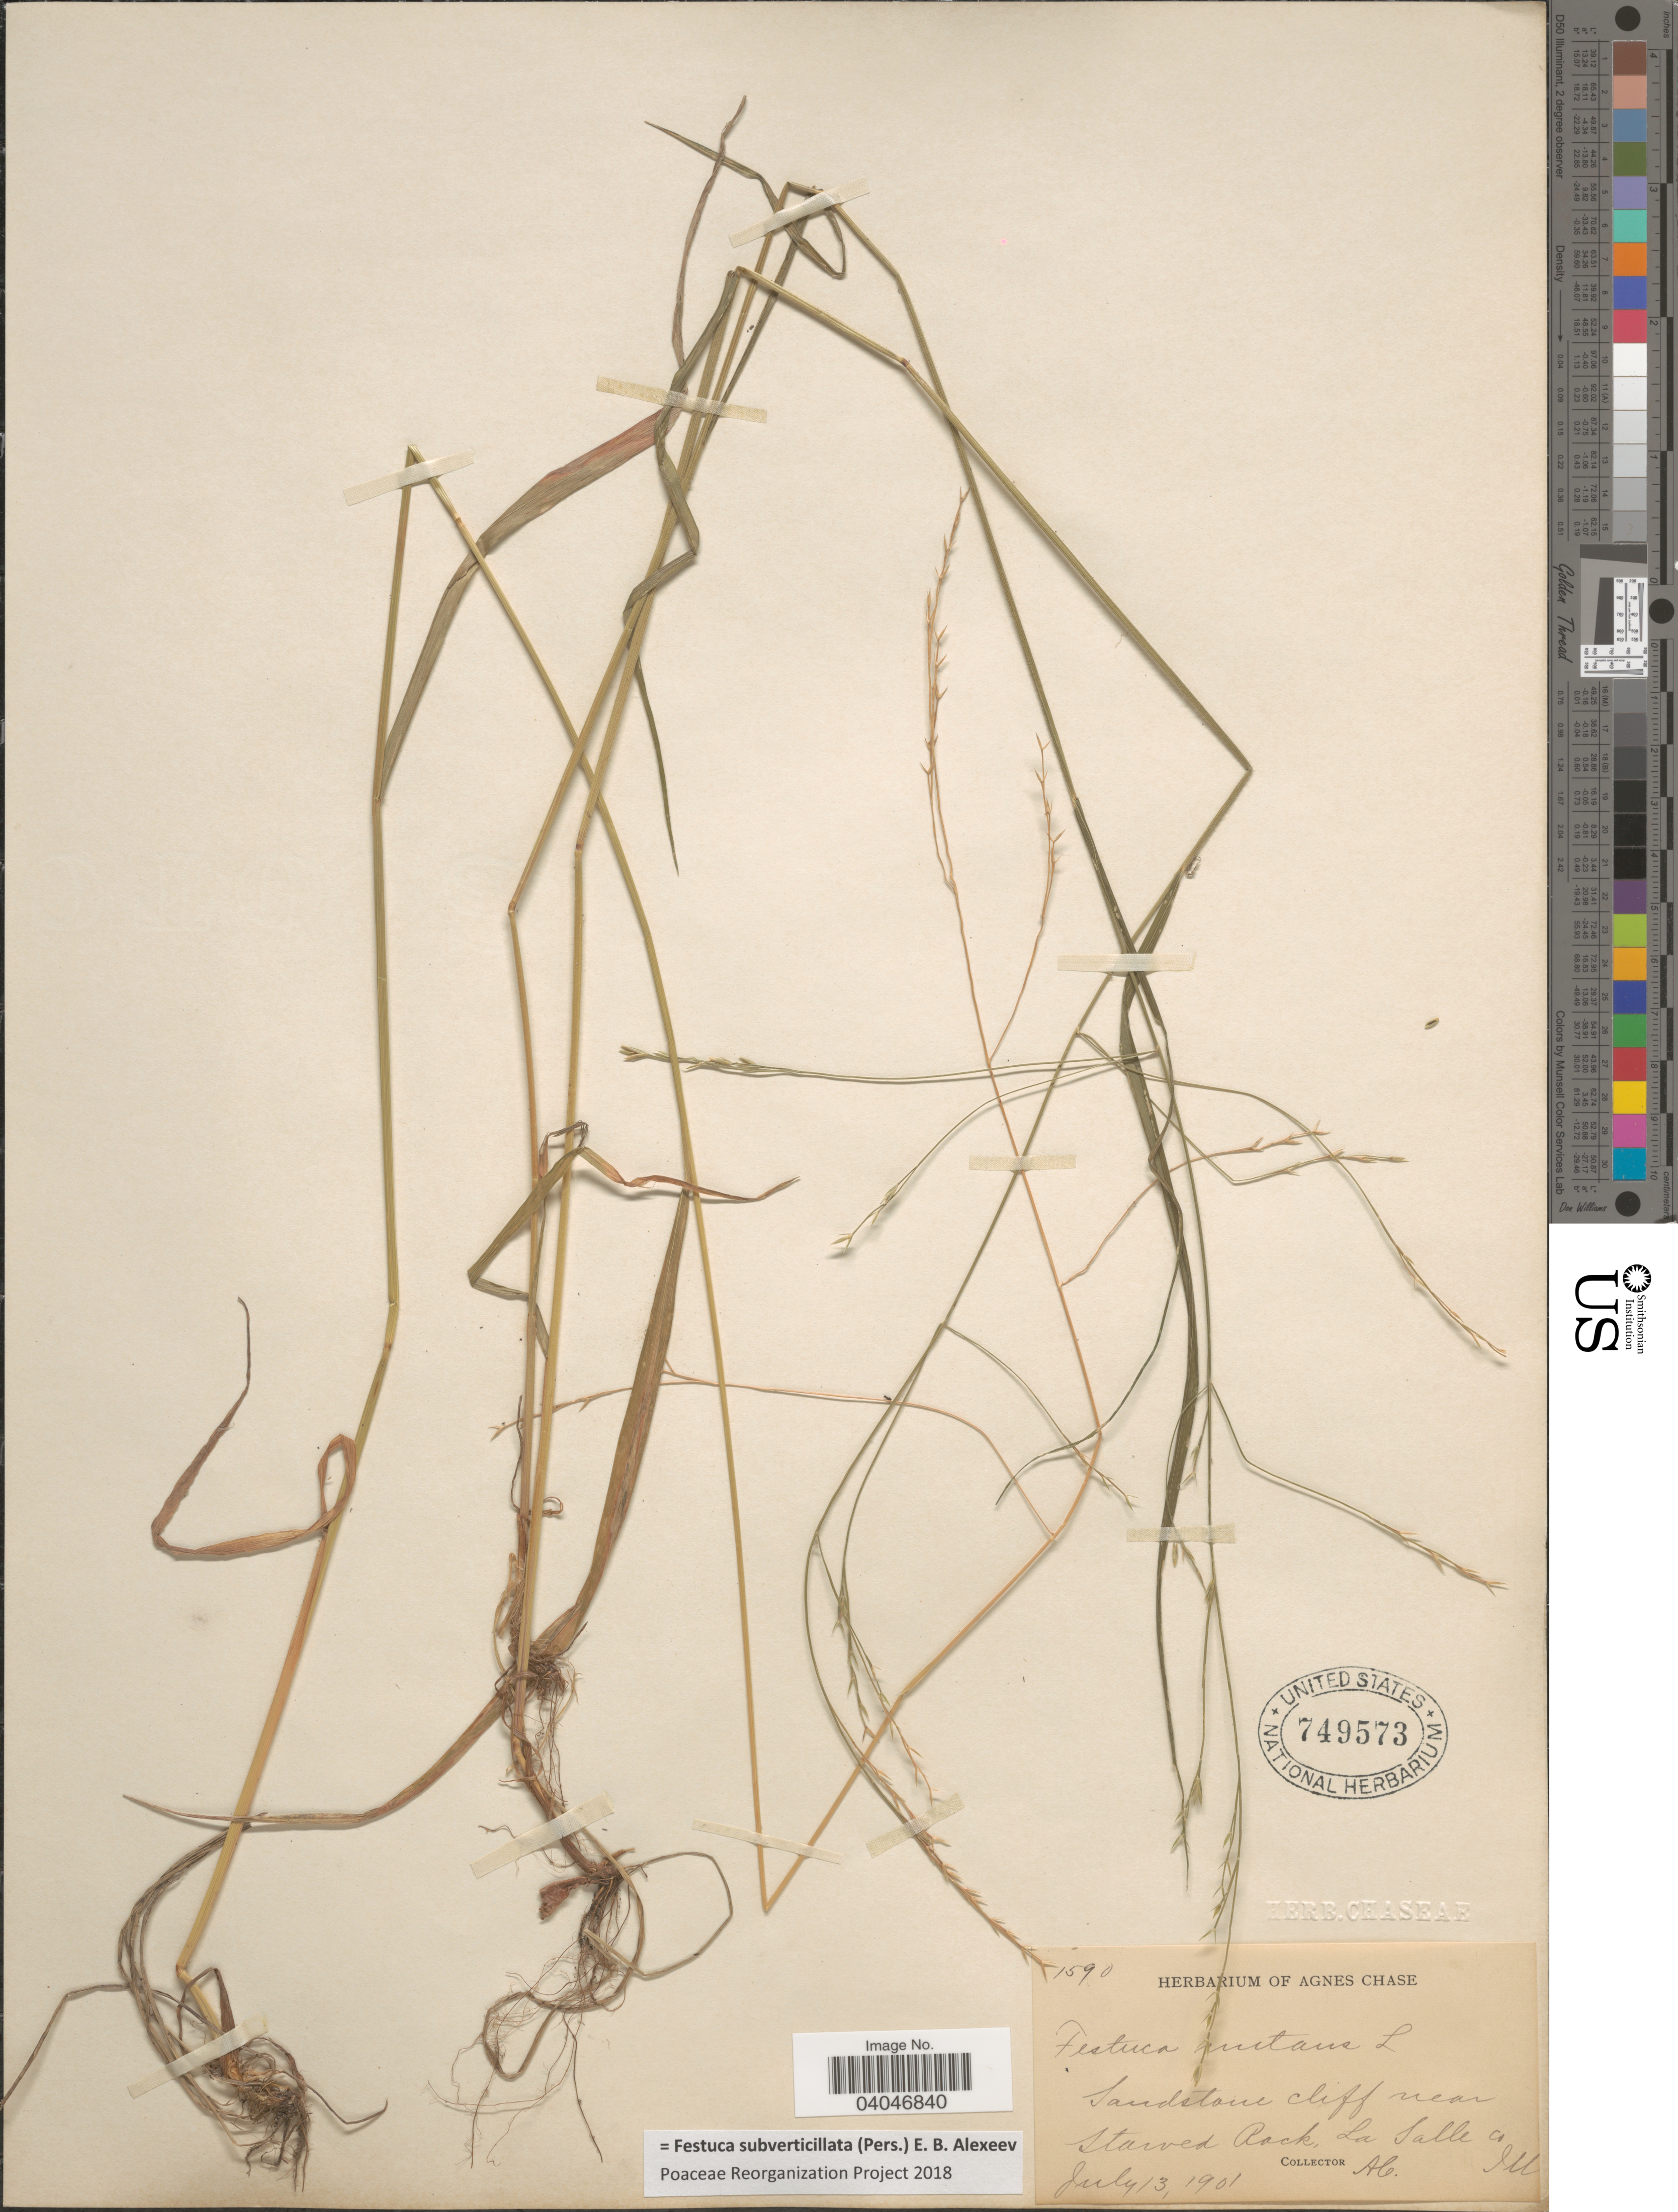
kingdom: Plantae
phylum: Tracheophyta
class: Liliopsida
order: Poales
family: Poaceae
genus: Festuca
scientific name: Festuca subverticillata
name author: (Pers.) E.B. Alexeev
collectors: A. Chase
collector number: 1590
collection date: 1901-07-13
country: United States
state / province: Illinois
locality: Sandstone cliff near Starved Rock, La Salle Co.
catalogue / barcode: US 749573